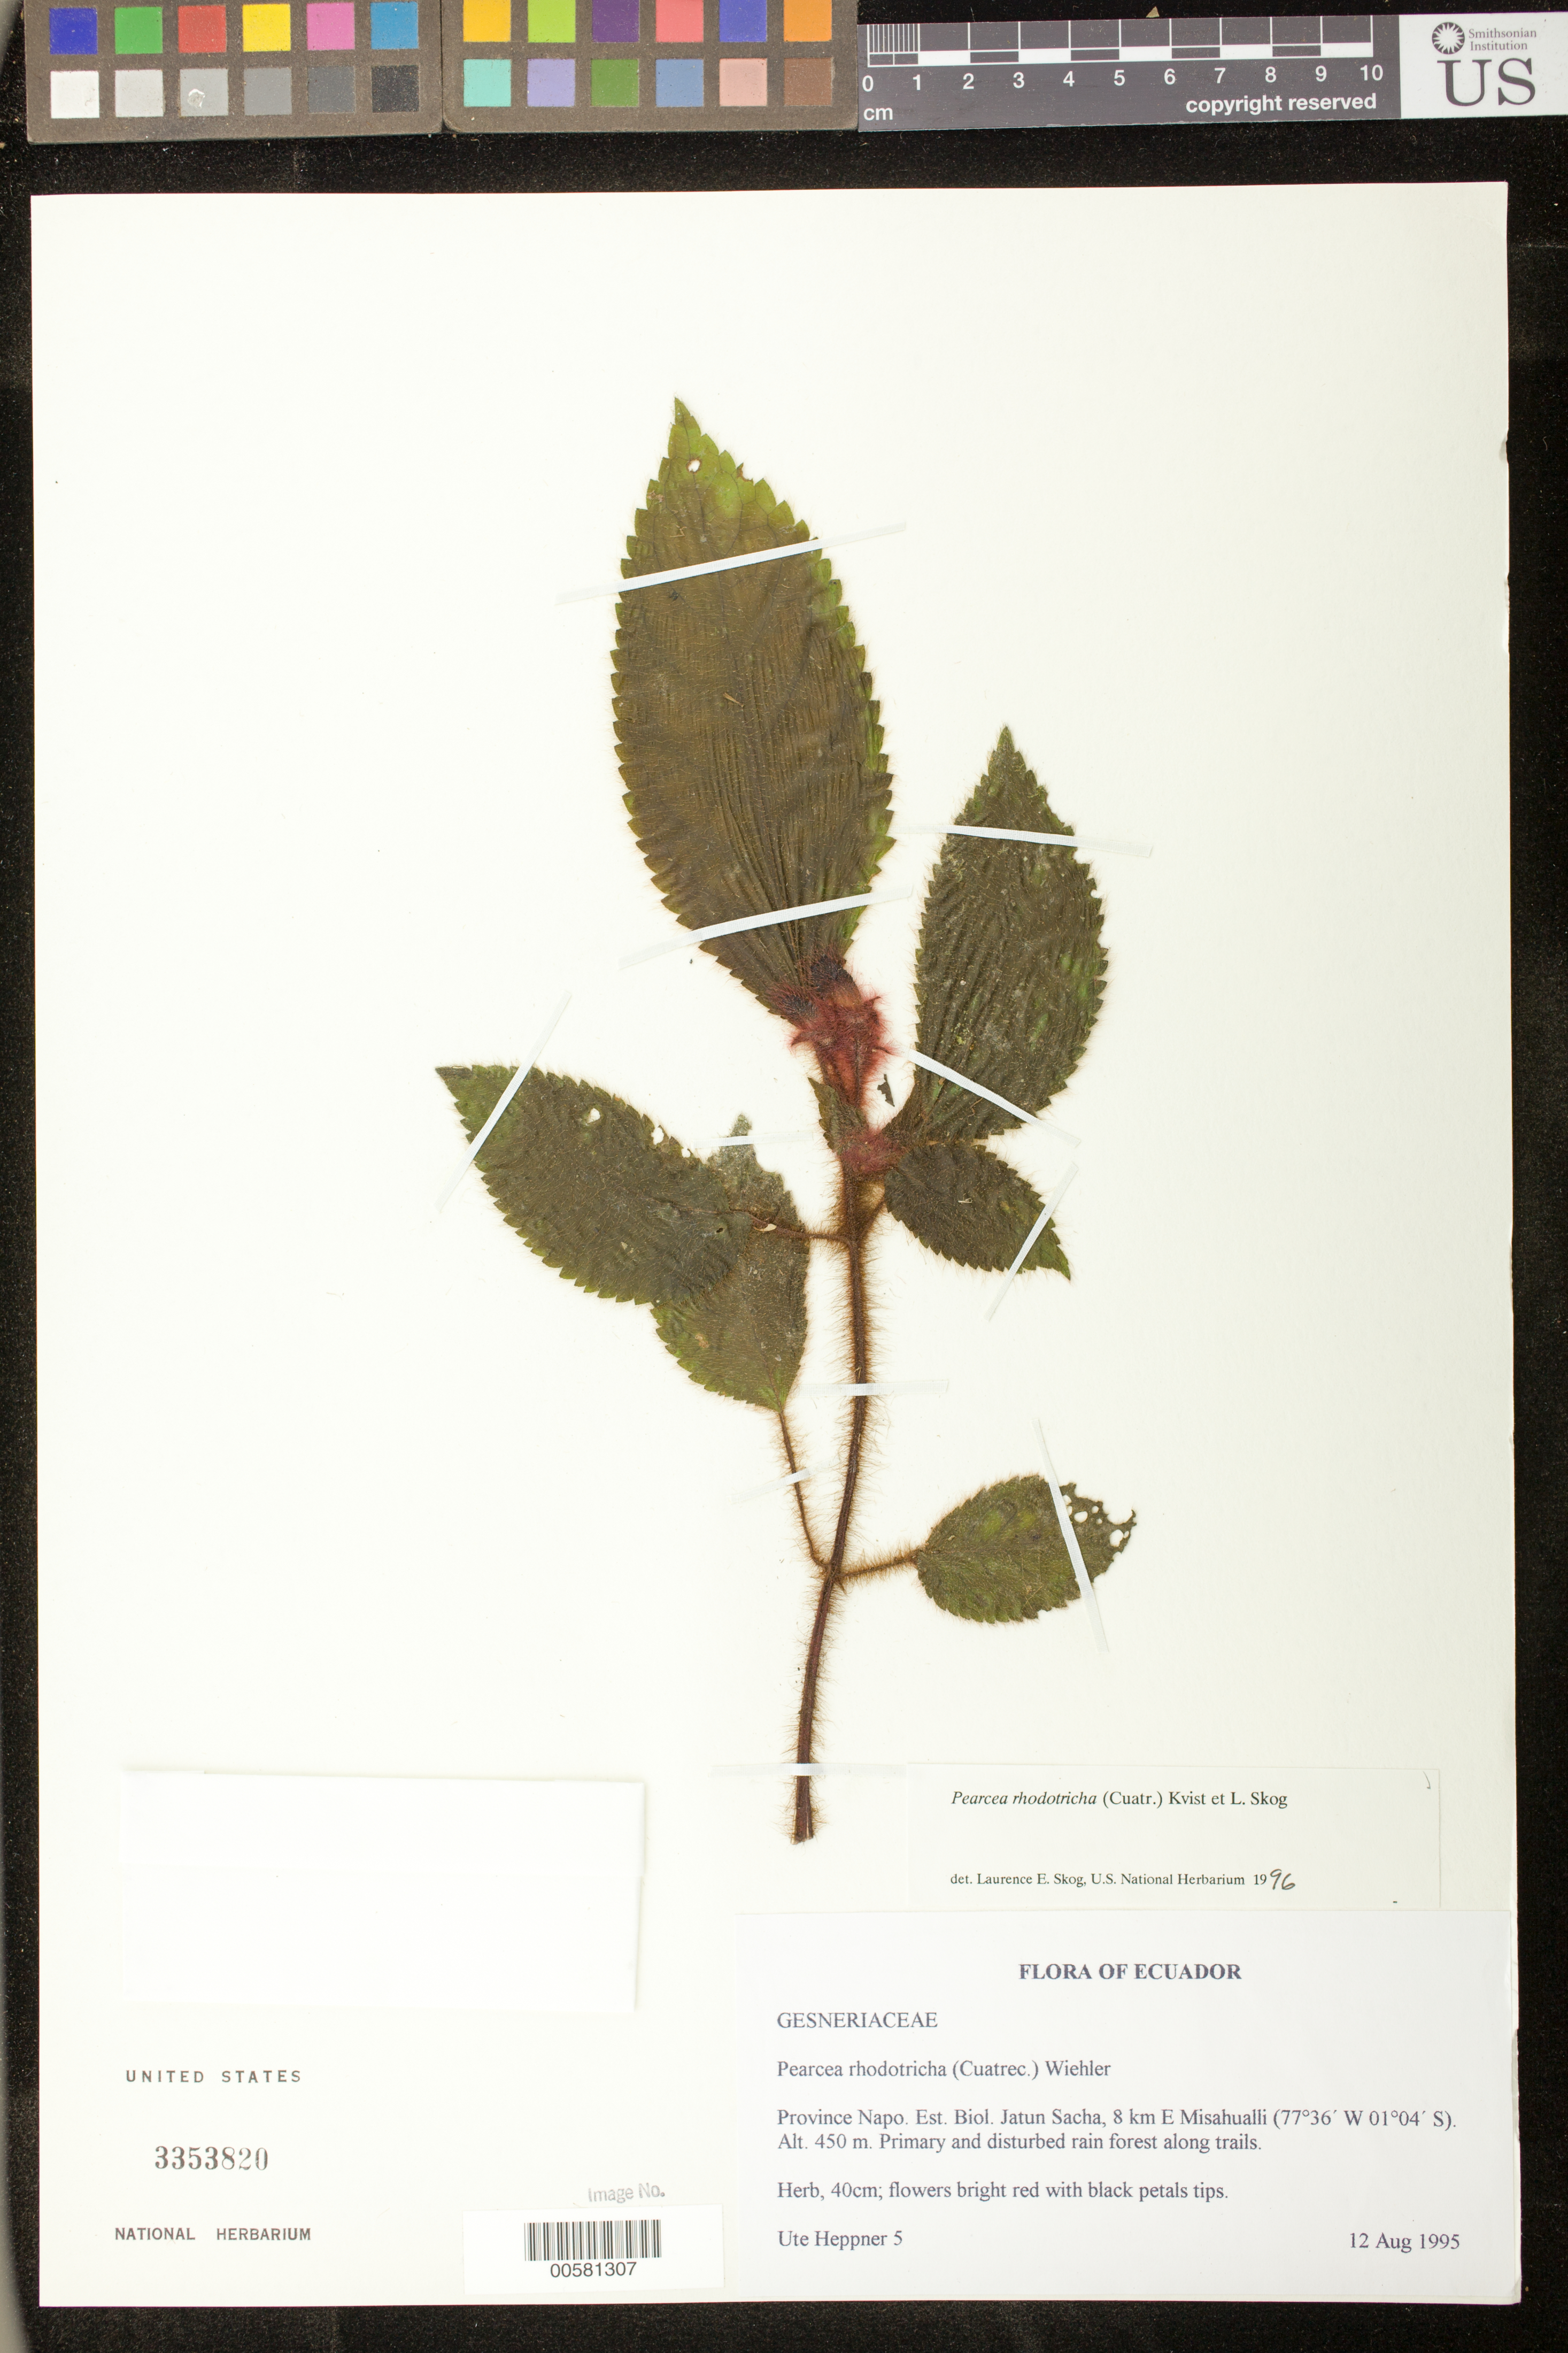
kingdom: Plantae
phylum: Tracheophyta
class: Magnoliopsida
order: Lamiales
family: Gesneriaceae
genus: Pearcea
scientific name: Pearcea rhodotricha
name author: (Cuatrec.) L.P. Kvist & L.E. Skog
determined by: Skog, Laurence E.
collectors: U. Heppner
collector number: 5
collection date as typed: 12 Aug 1995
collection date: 1995-08-12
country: Ecuador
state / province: Napo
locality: Est. Biol. Jatun Sacha, 8 km E Misahualli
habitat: Primary and disturbed rain forest along trails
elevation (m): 450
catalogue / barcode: US 3353820